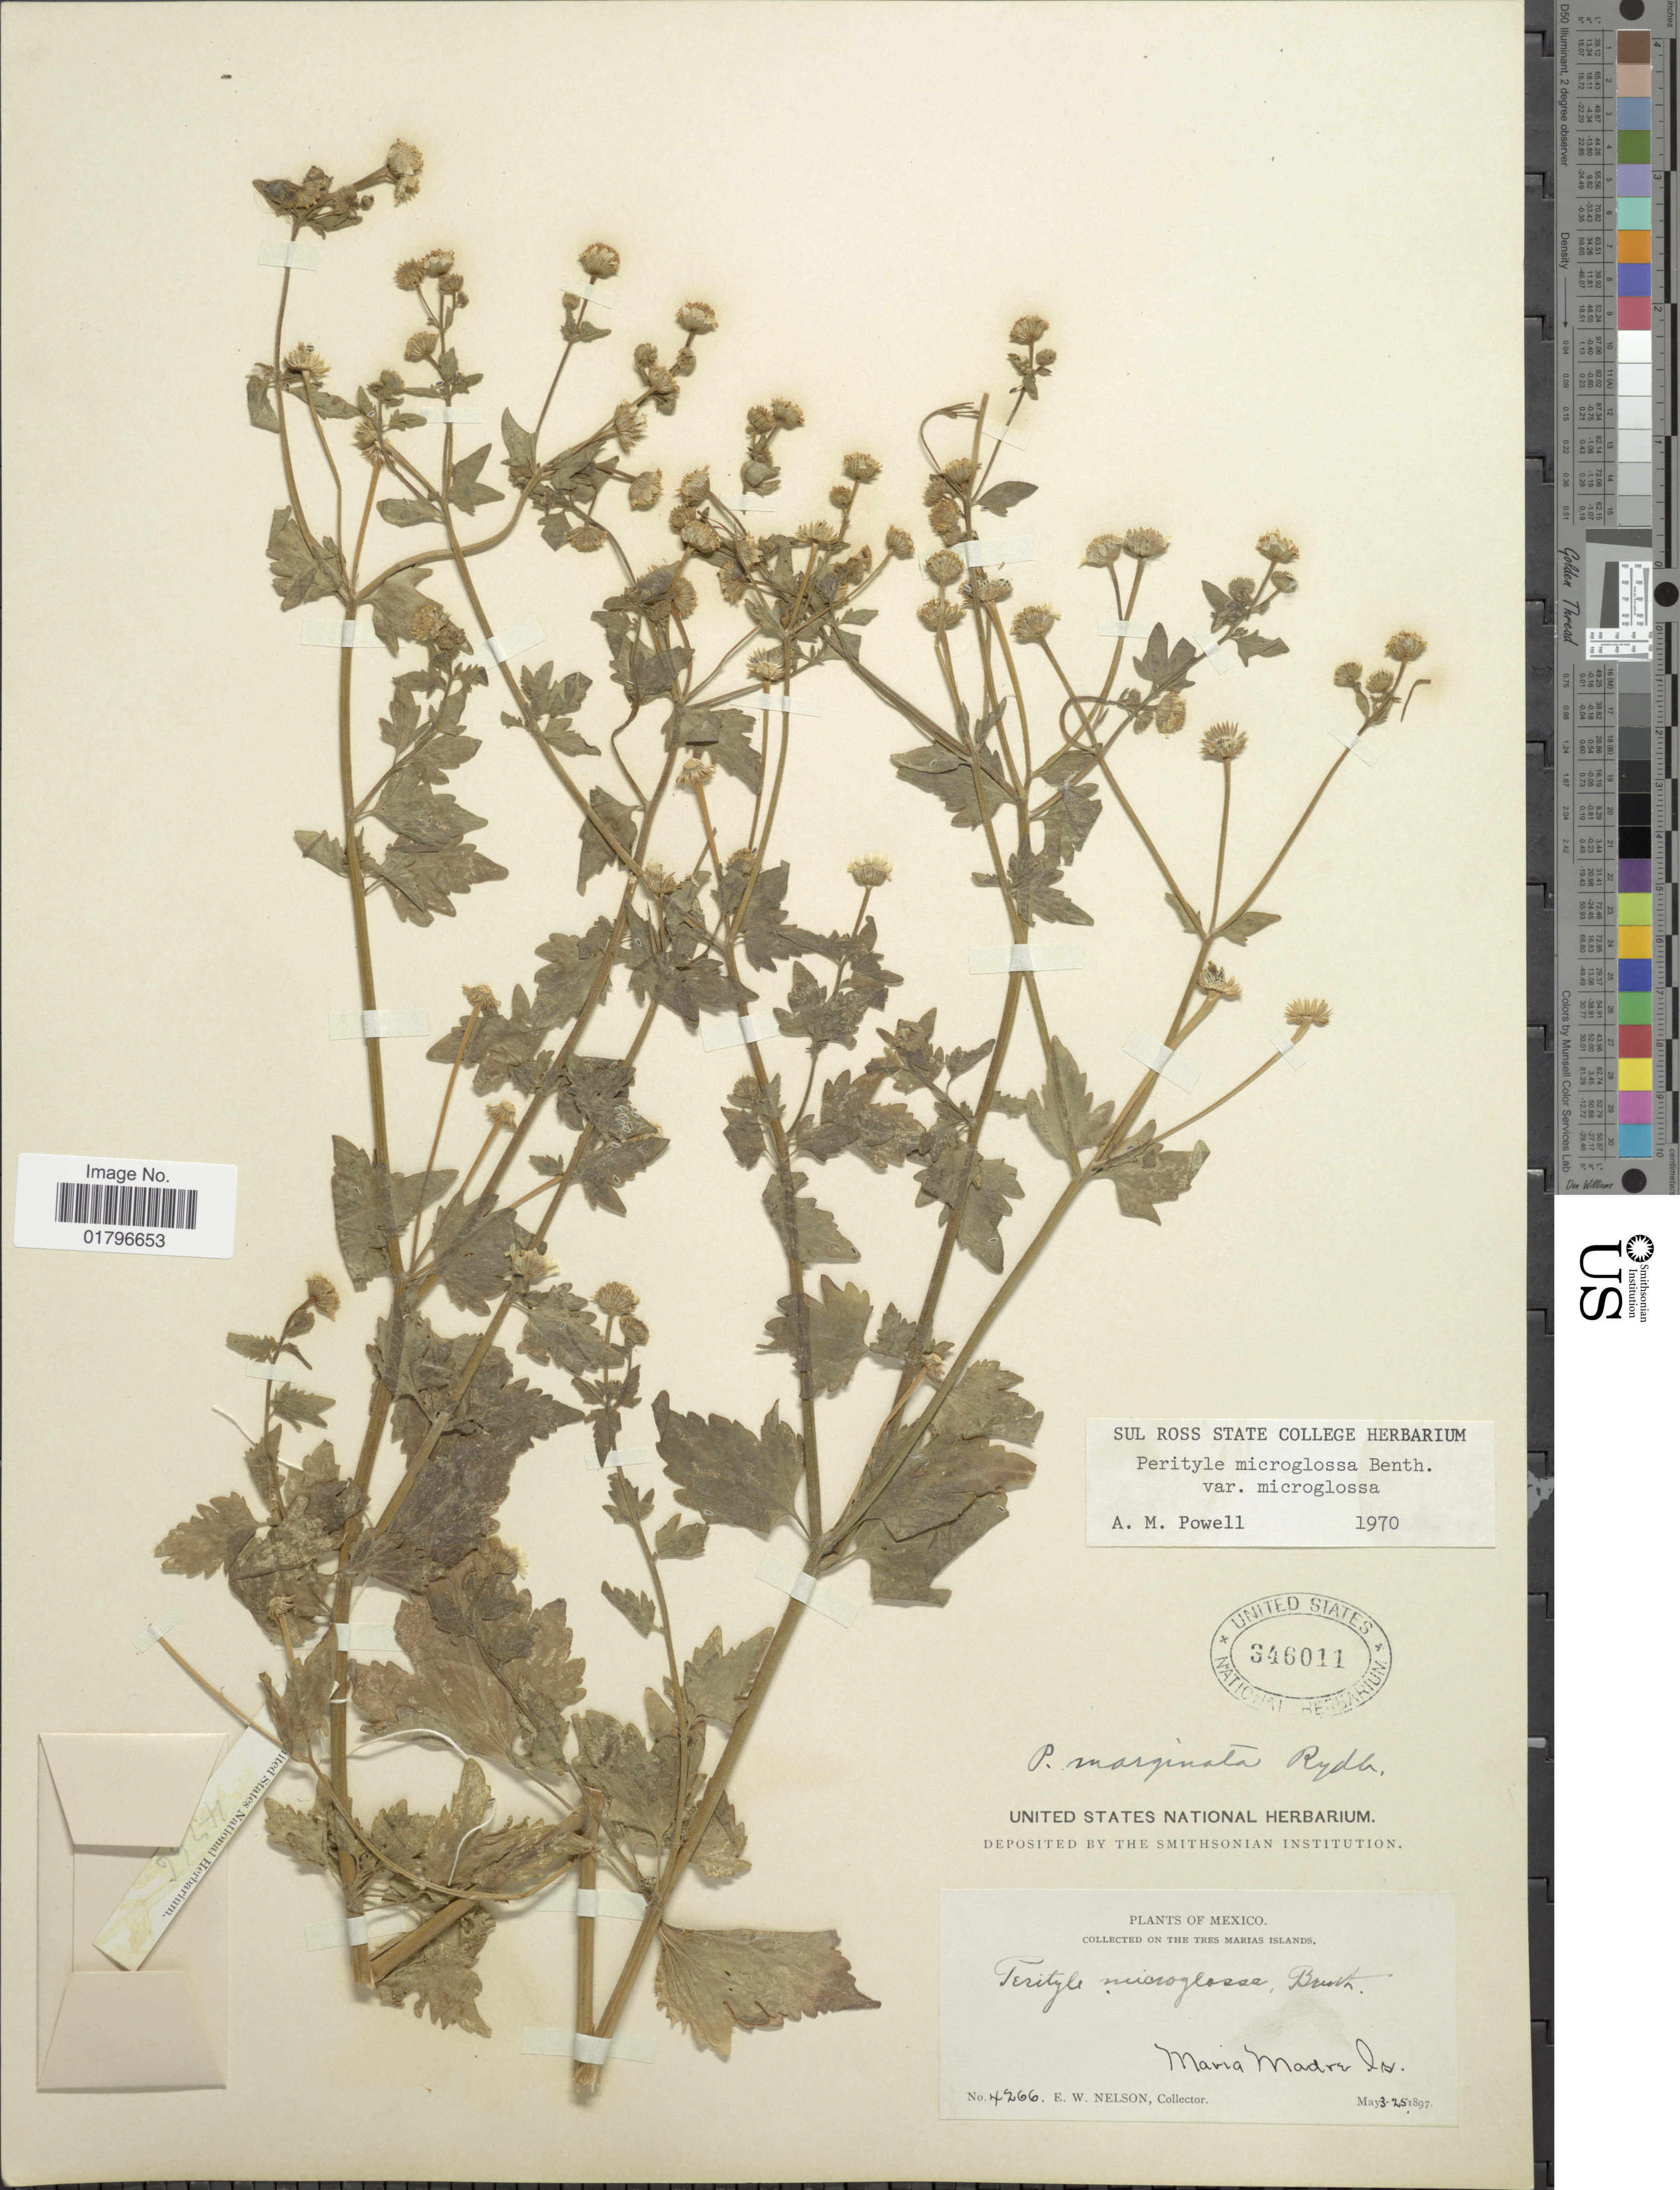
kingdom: Plantae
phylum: Tracheophyta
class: Magnoliopsida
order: Asterales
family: Asteraceae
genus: Perityle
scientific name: Perityle microglossa var. microglossa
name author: Benth.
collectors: E. W. Nelson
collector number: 4266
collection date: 1897-05-03/1897-05-25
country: Mexico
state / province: Nayarit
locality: On the Tres Marias Islands. Maria Madre Is.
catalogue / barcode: US 346011